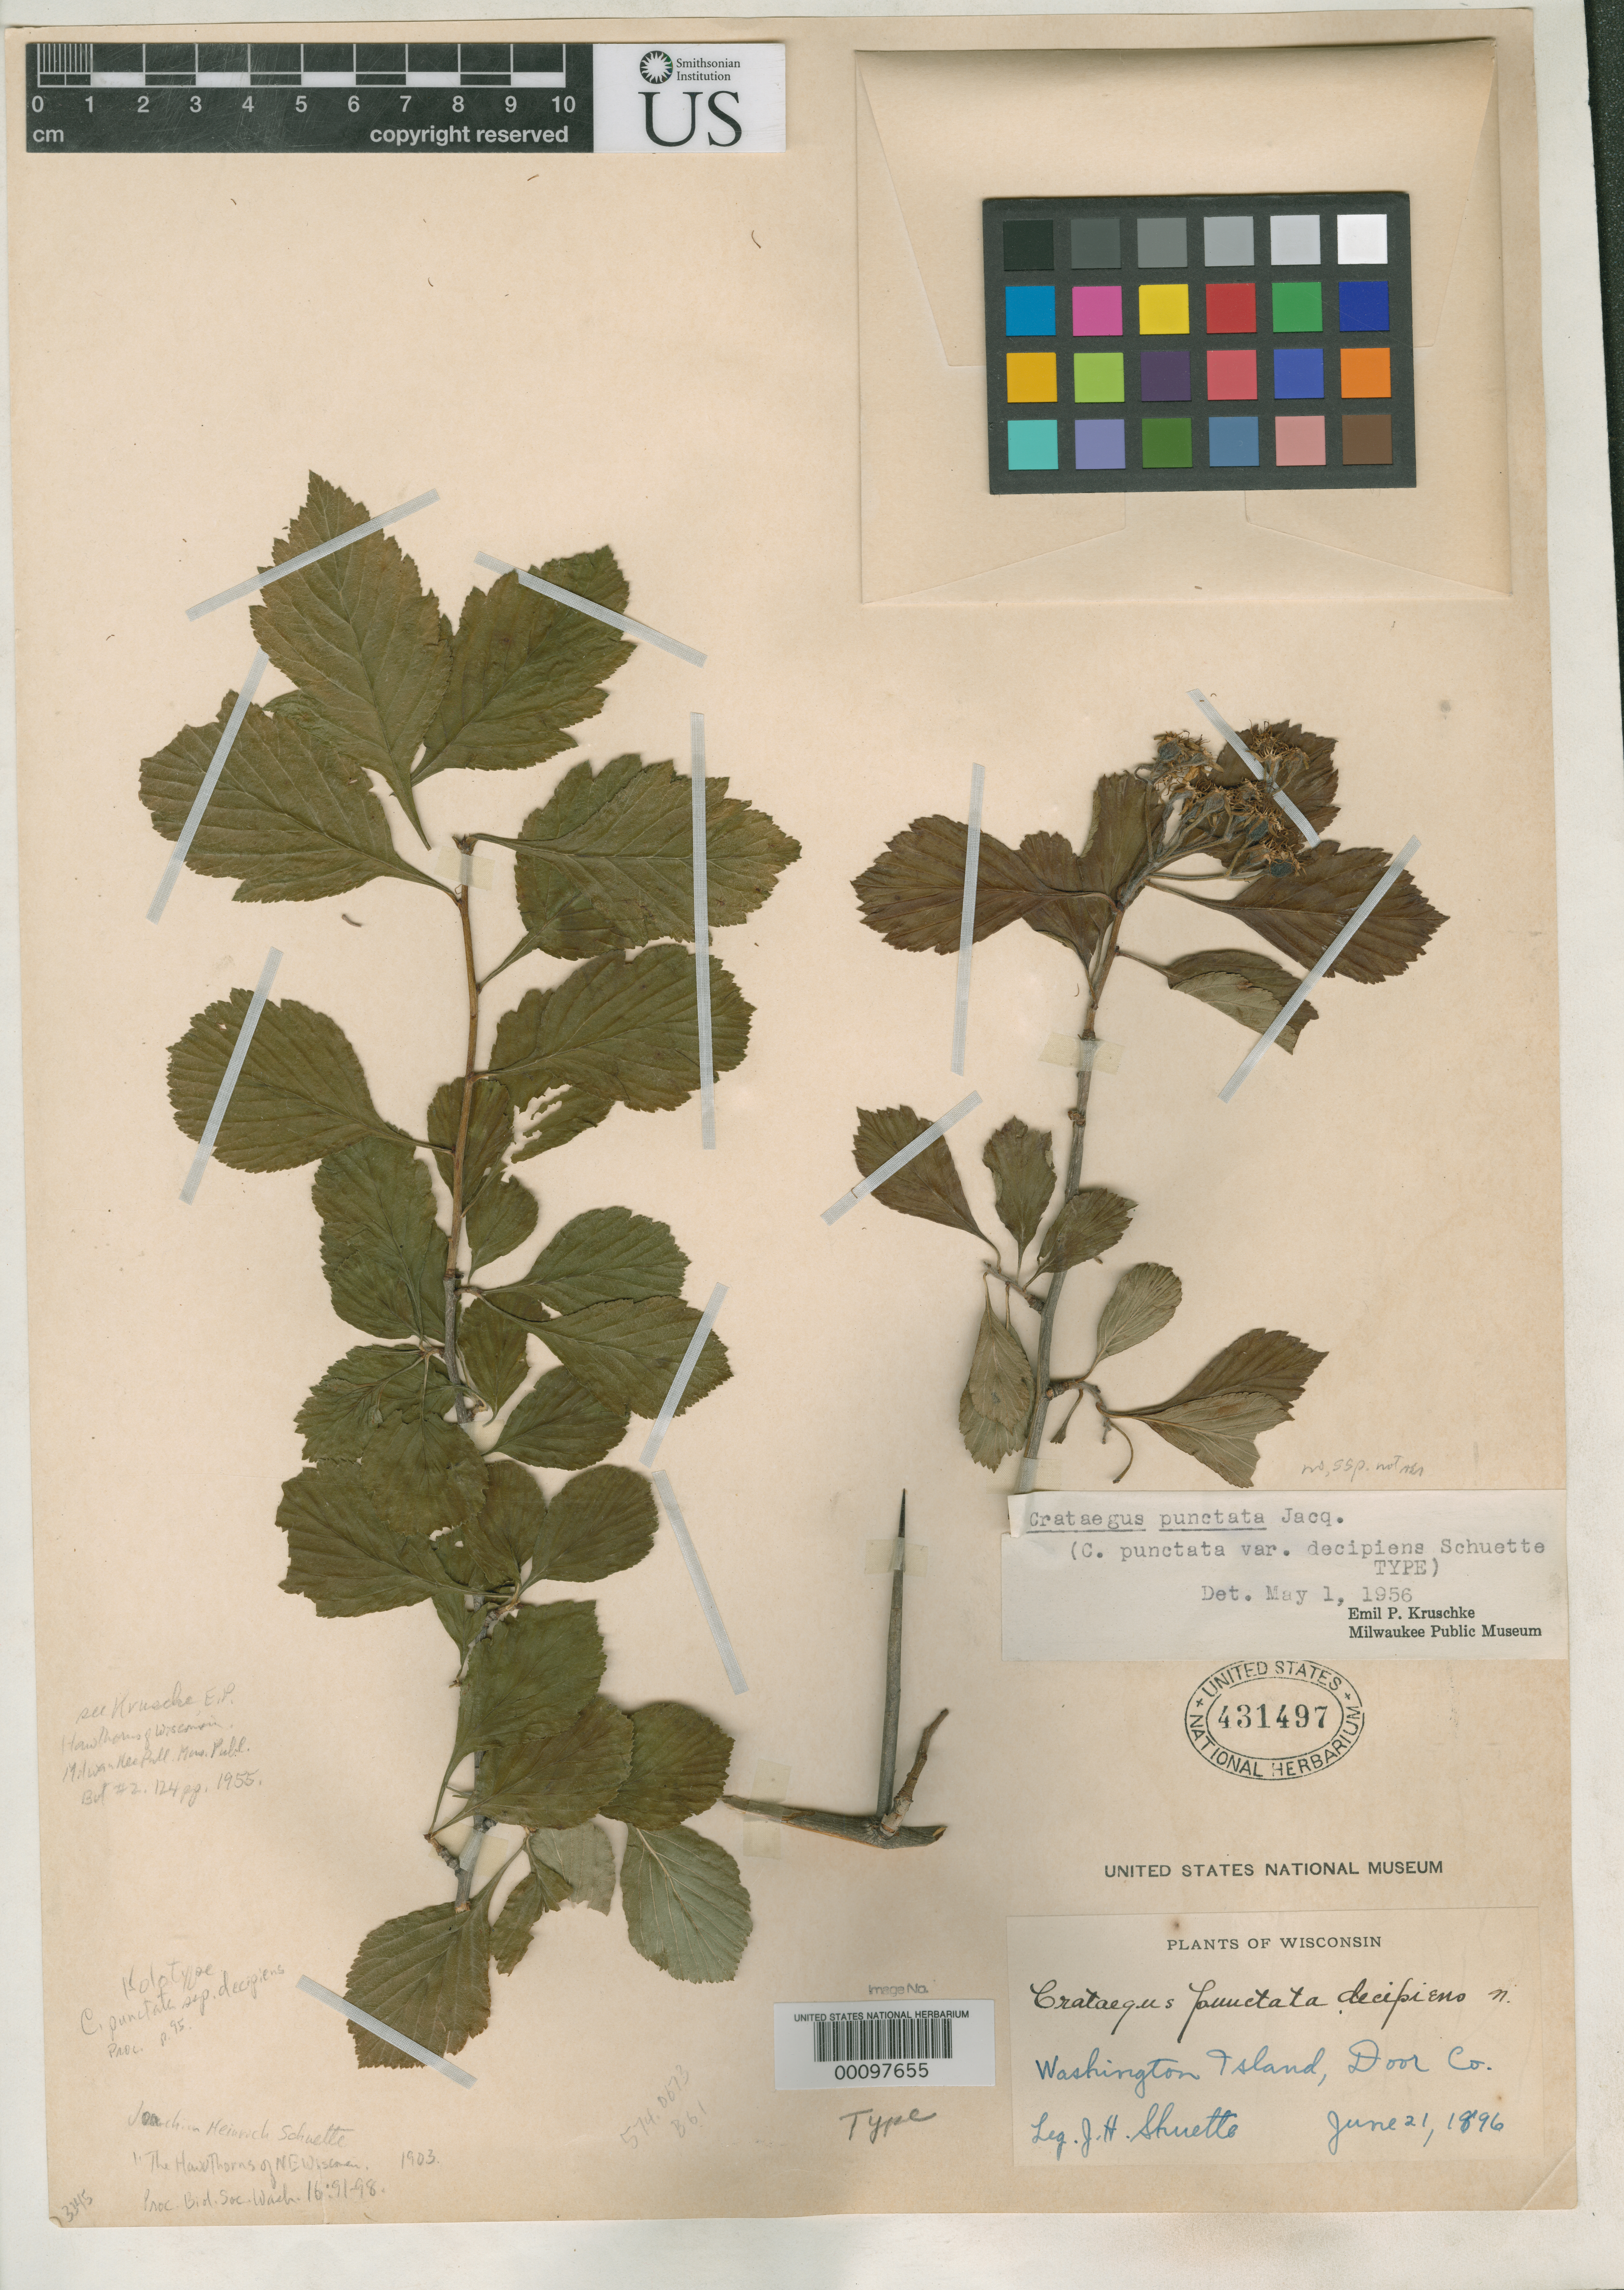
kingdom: Plantae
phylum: Tracheophyta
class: Magnoliopsida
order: Rosales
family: Rosaceae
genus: Crataegus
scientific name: Crataegus punctata subsp. decipiens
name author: Schuette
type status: Holotype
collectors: J. H. Schuette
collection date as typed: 21 Jun 1896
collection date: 1896-06-21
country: United States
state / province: Wisconsin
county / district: Door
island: Washington Island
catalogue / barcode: US 431497